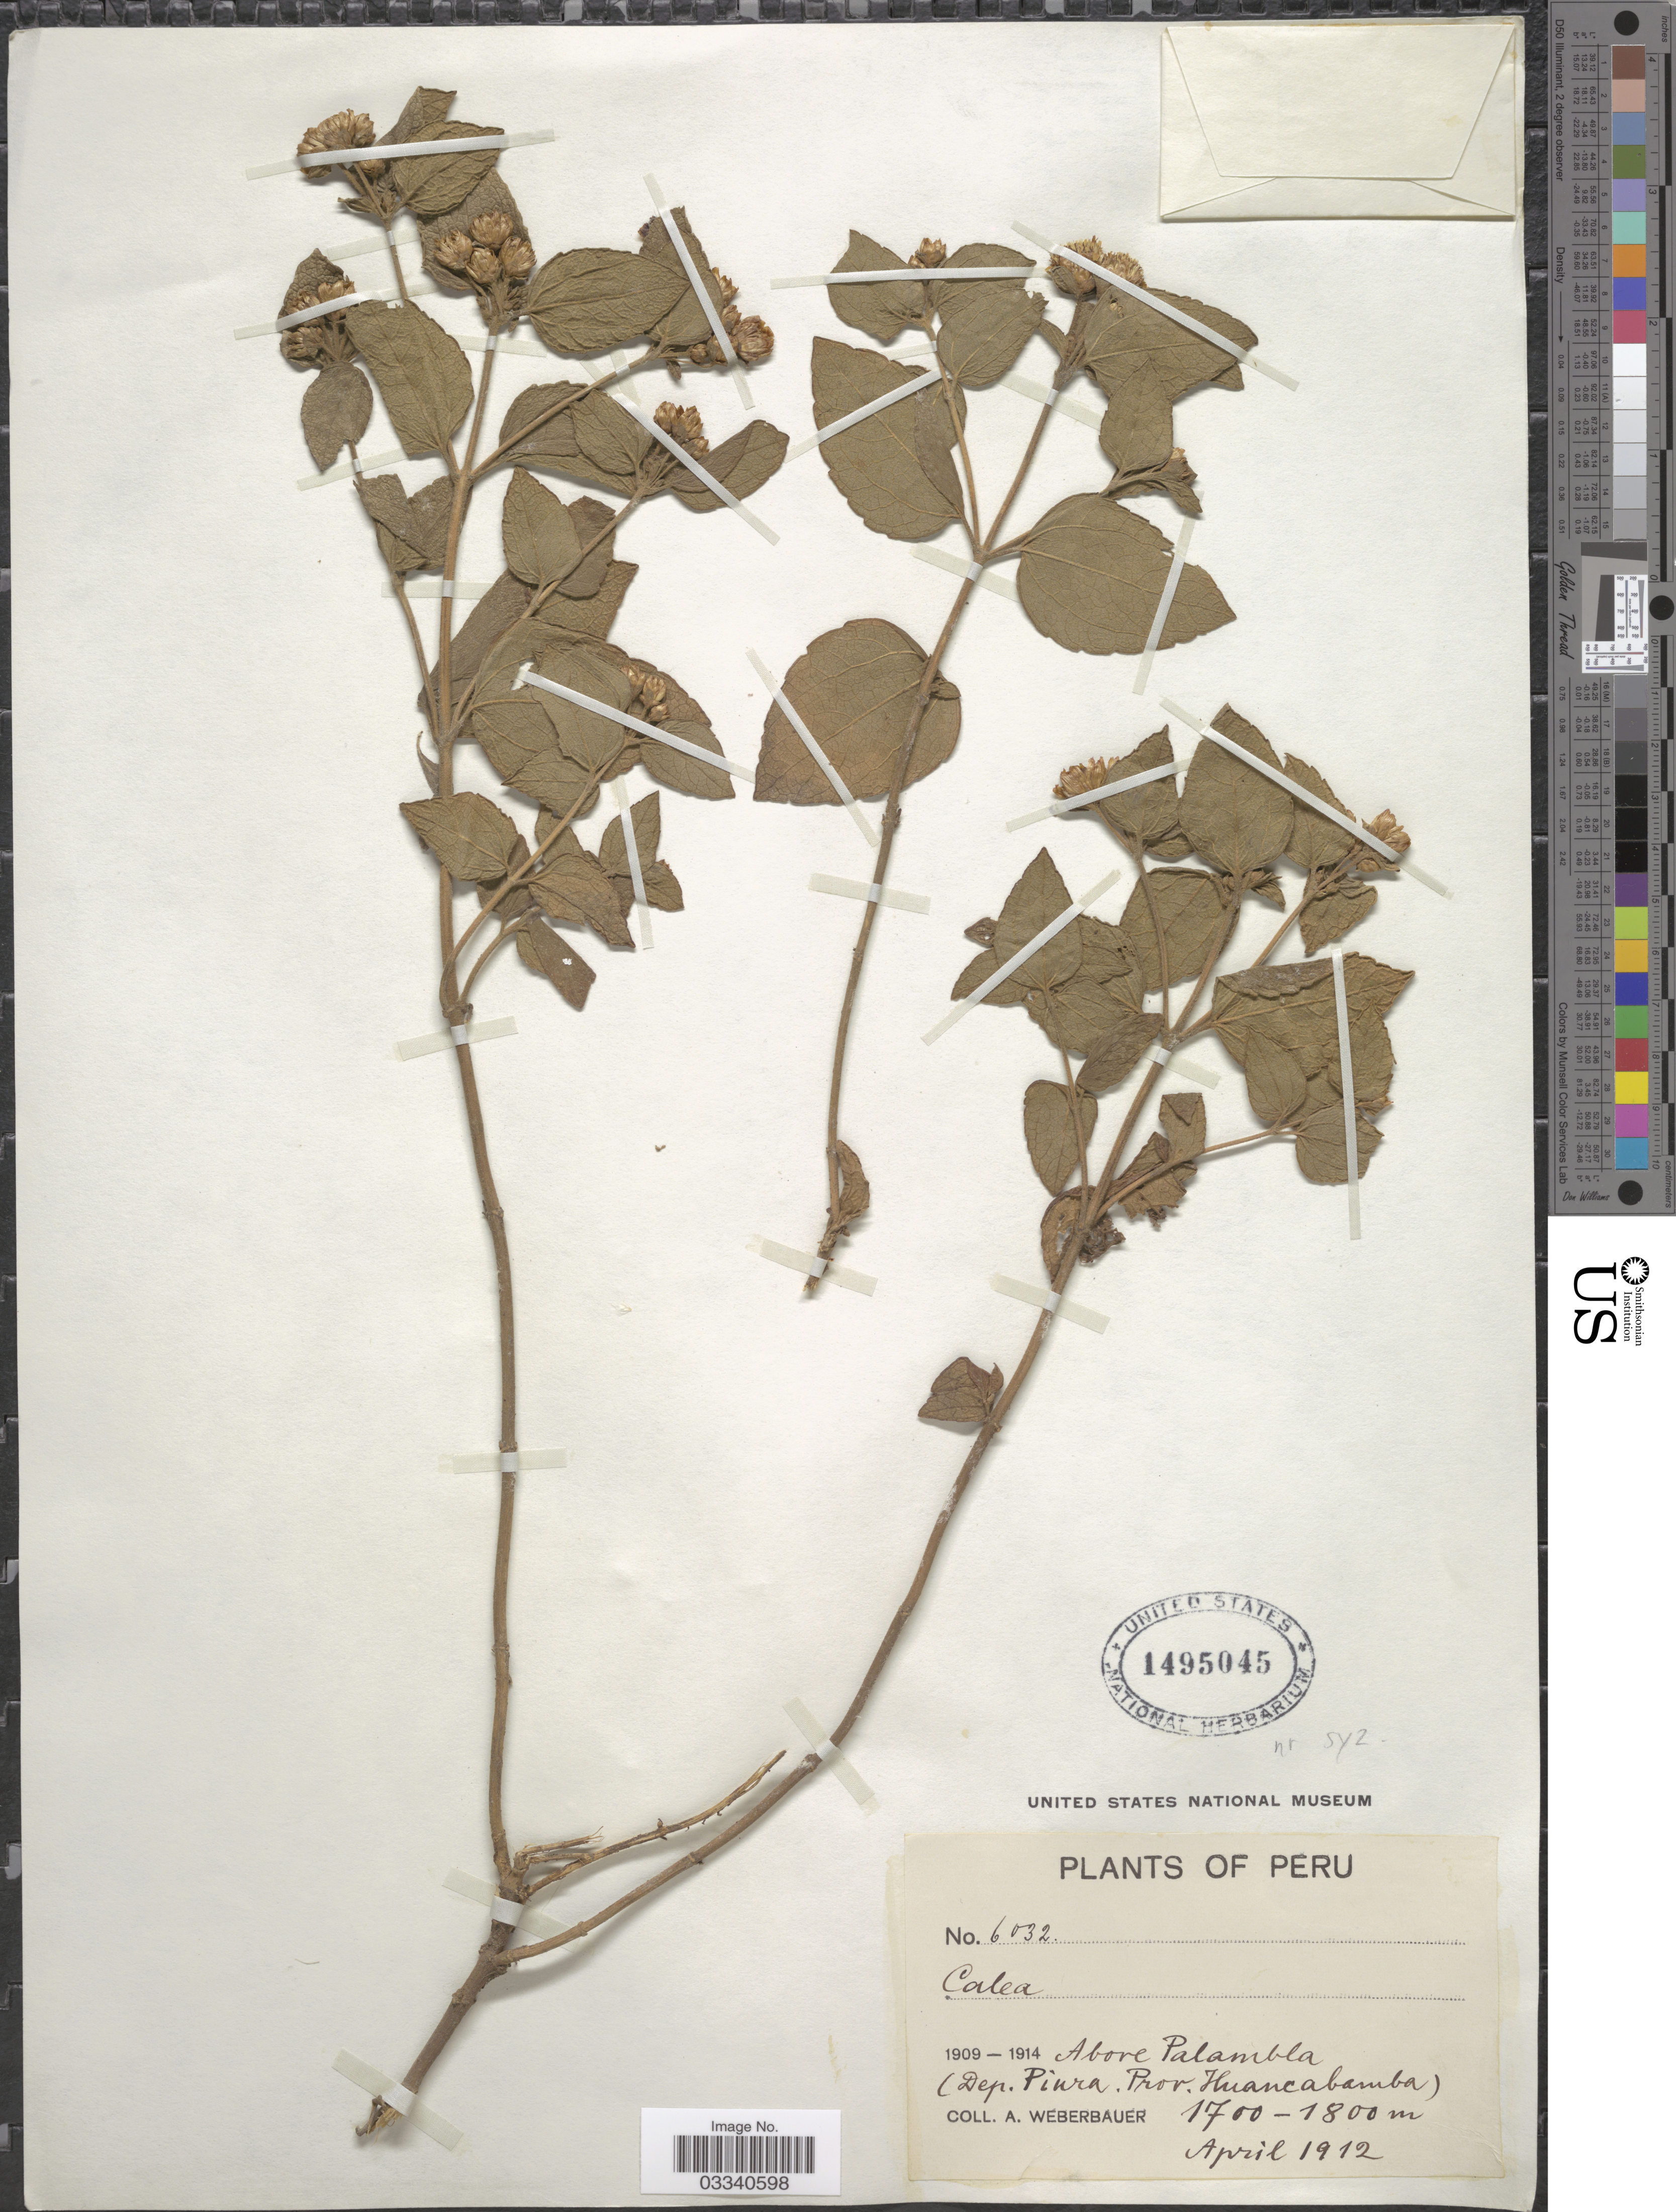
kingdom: Plantae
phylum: Tracheophyta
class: Magnoliopsida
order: Asterales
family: Asteraceae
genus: Calea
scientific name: Calea sp.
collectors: A. Weberbauer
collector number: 6032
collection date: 1912-04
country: Peru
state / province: Piura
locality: Above Palambla (Dep. Piura. Prov. Huancabamba).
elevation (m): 1700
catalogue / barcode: US 1495045